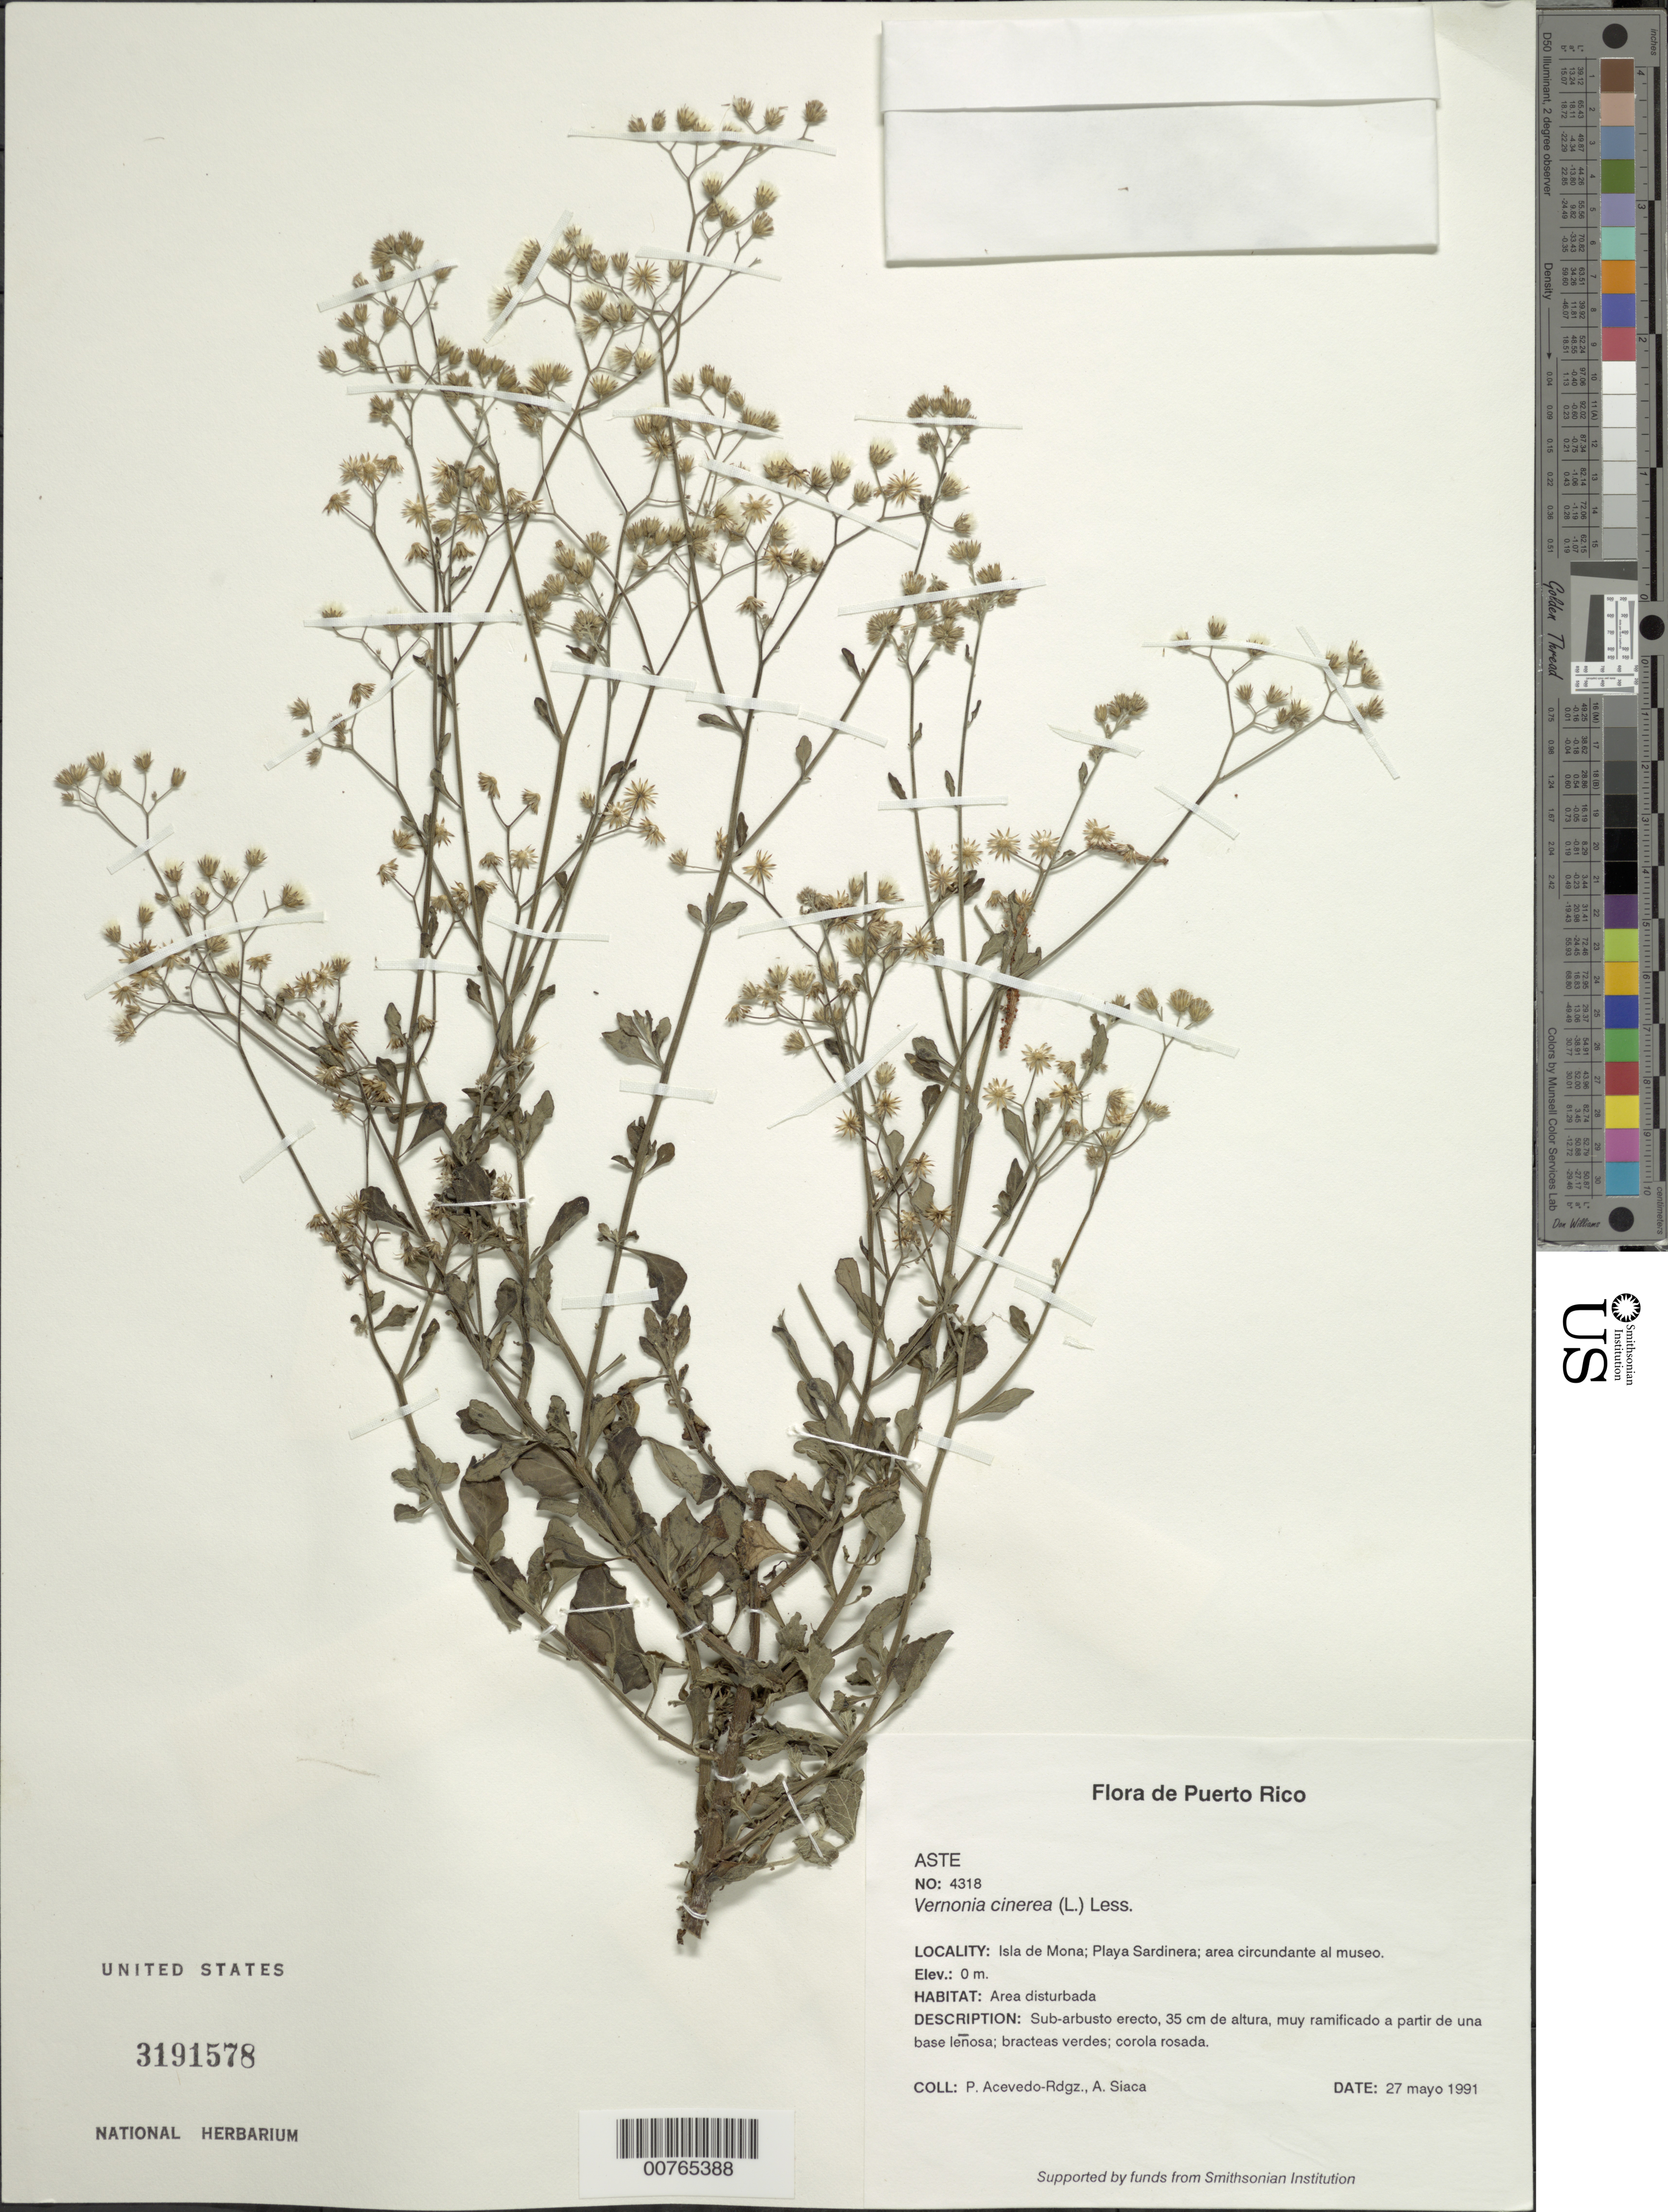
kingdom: Plantae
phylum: Tracheophyta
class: Magnoliopsida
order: Asterales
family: Asteraceae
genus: Cyanthillium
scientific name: Cyanthillium cinereum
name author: (L.) H. Rob.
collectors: P. Acevedo-Rodr. & A. Siaca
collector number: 4318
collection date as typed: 27 May 1991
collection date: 1991-05-27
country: Puerto Rico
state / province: Mayaguëz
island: Mona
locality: Isla de Mona; Playa Sardinera; area circundante al museo.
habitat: Area disturbada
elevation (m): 0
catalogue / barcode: US 3191578